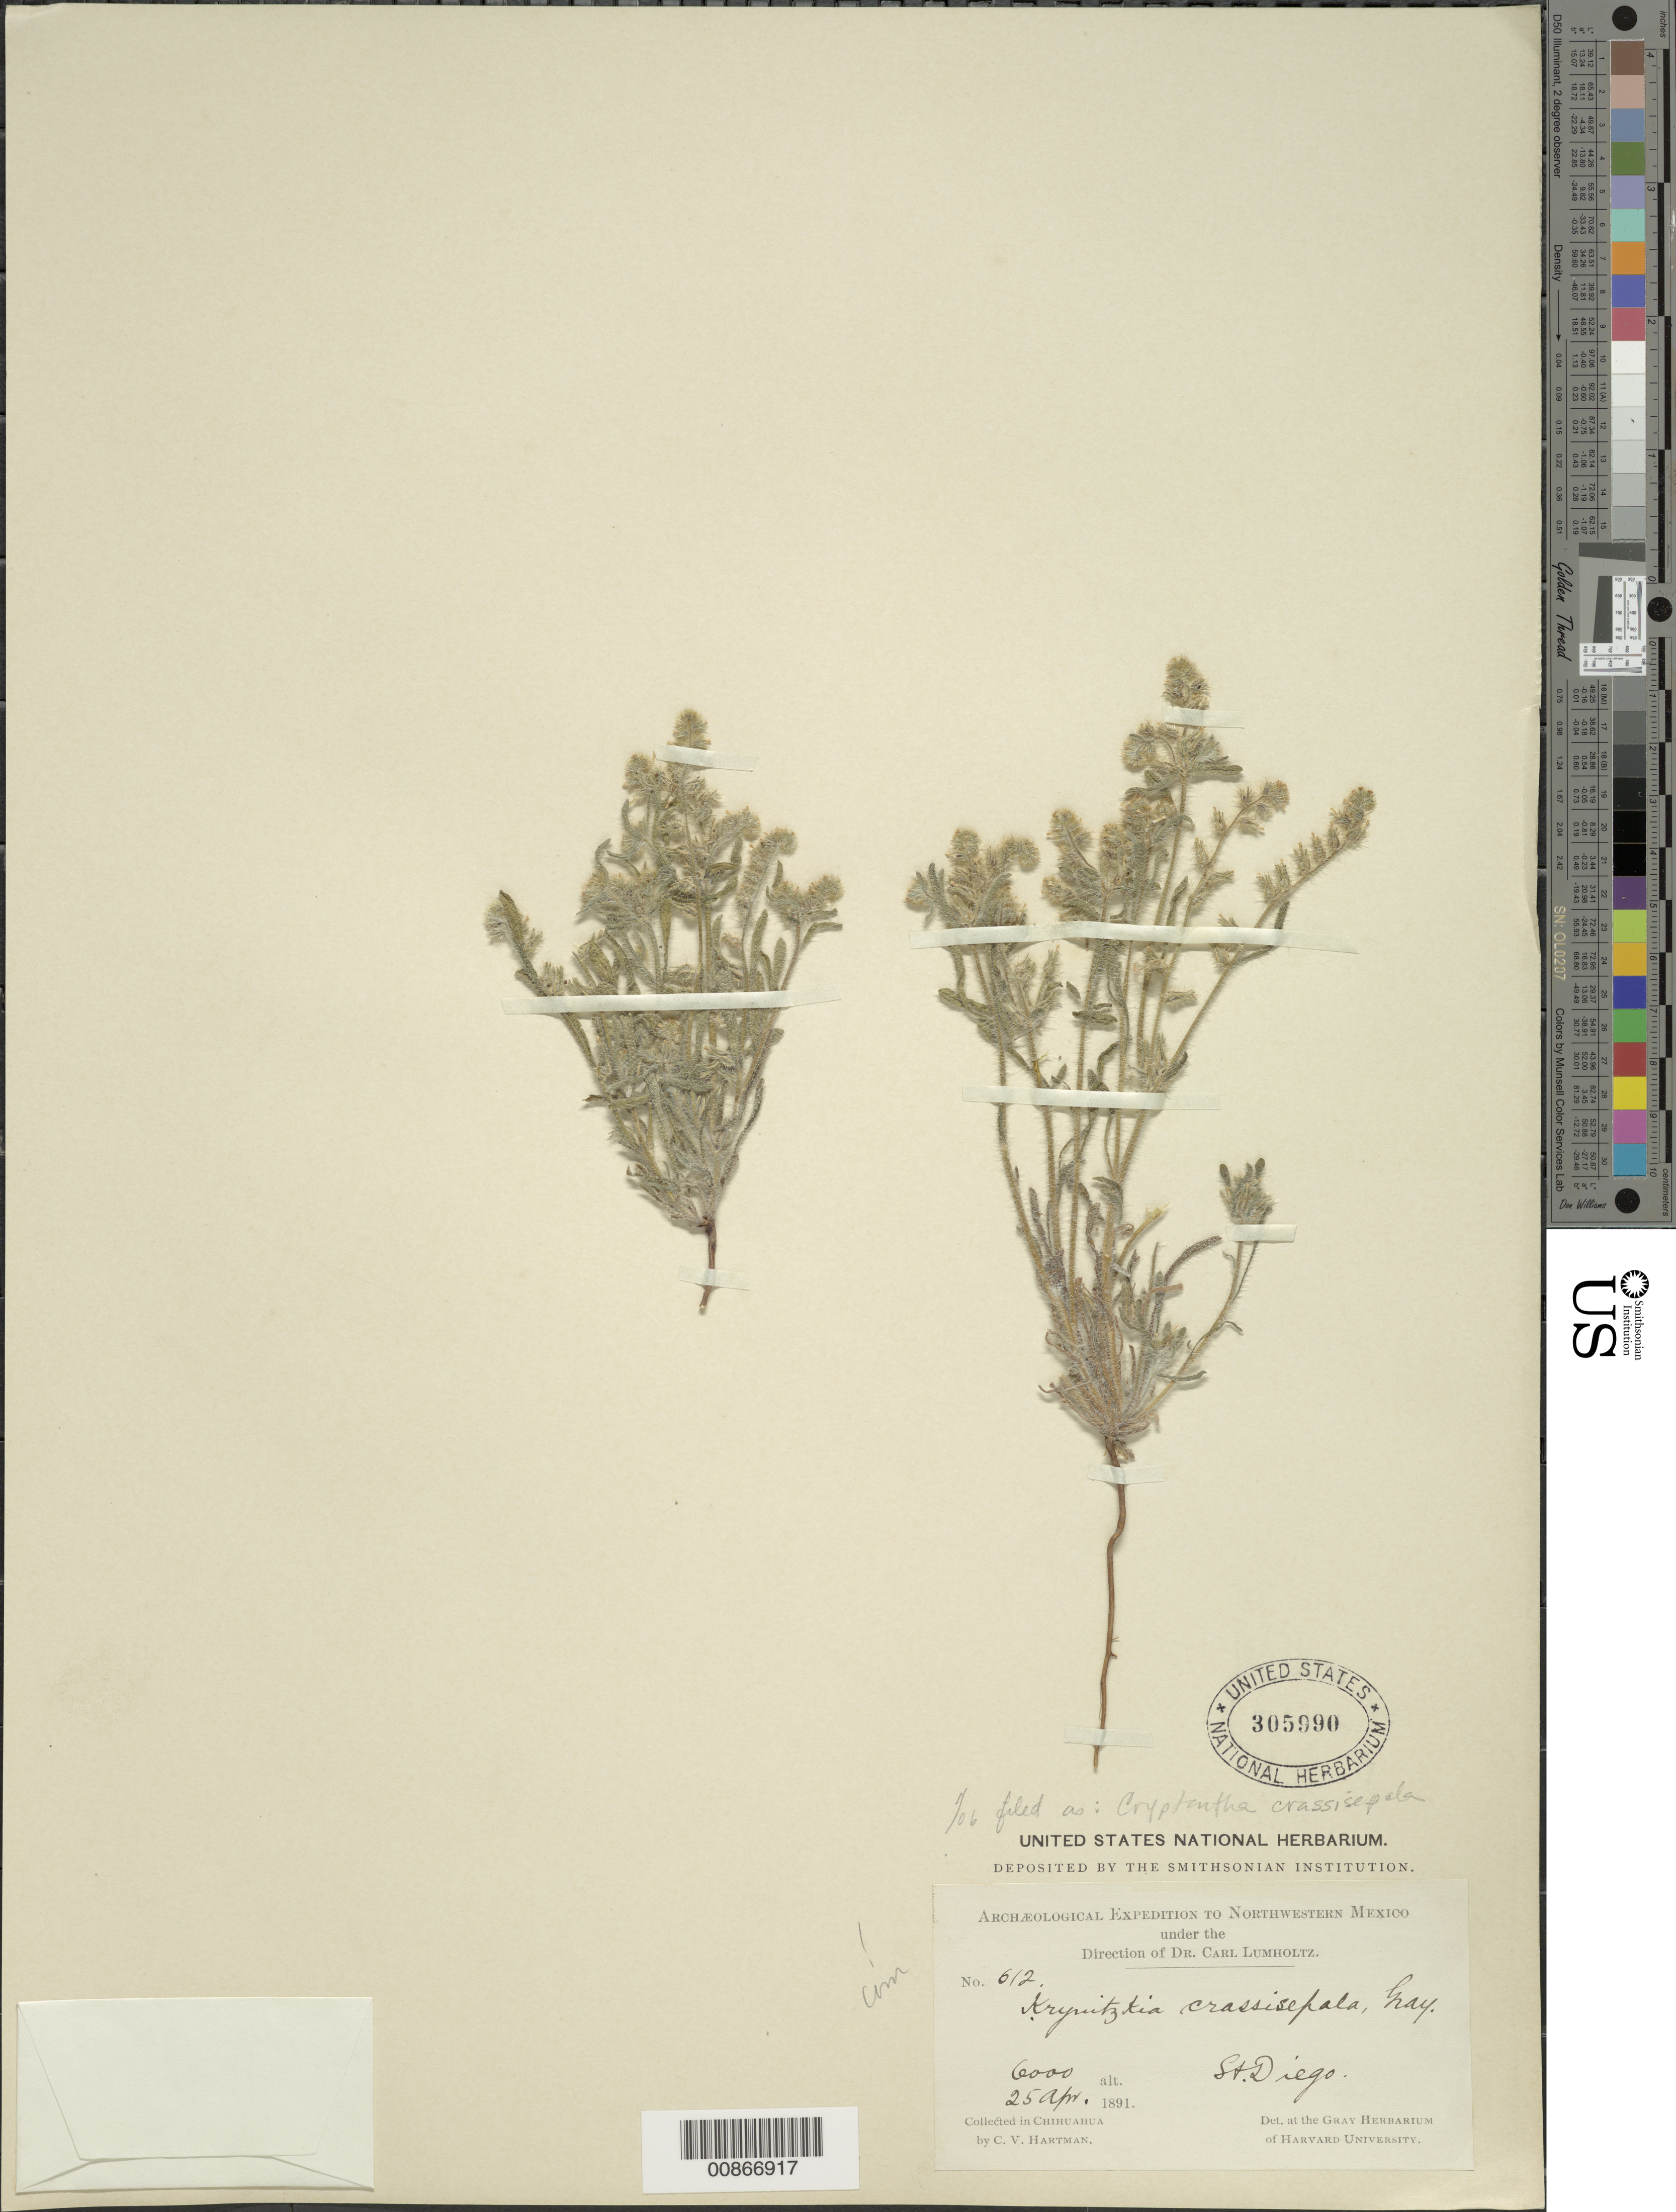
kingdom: Plantae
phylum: Tracheophyta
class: Magnoliopsida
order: Boraginales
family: Boraginaceae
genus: Cryptantha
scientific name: Cryptantha crassisepala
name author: (Torr. & A. Gray) Greene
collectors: C. V. Hartman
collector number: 612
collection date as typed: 25 Apr 1891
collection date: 1891-04-25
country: Mexico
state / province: Chihuahua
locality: St. Diego, Chihuahua.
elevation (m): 1829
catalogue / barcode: US 305990